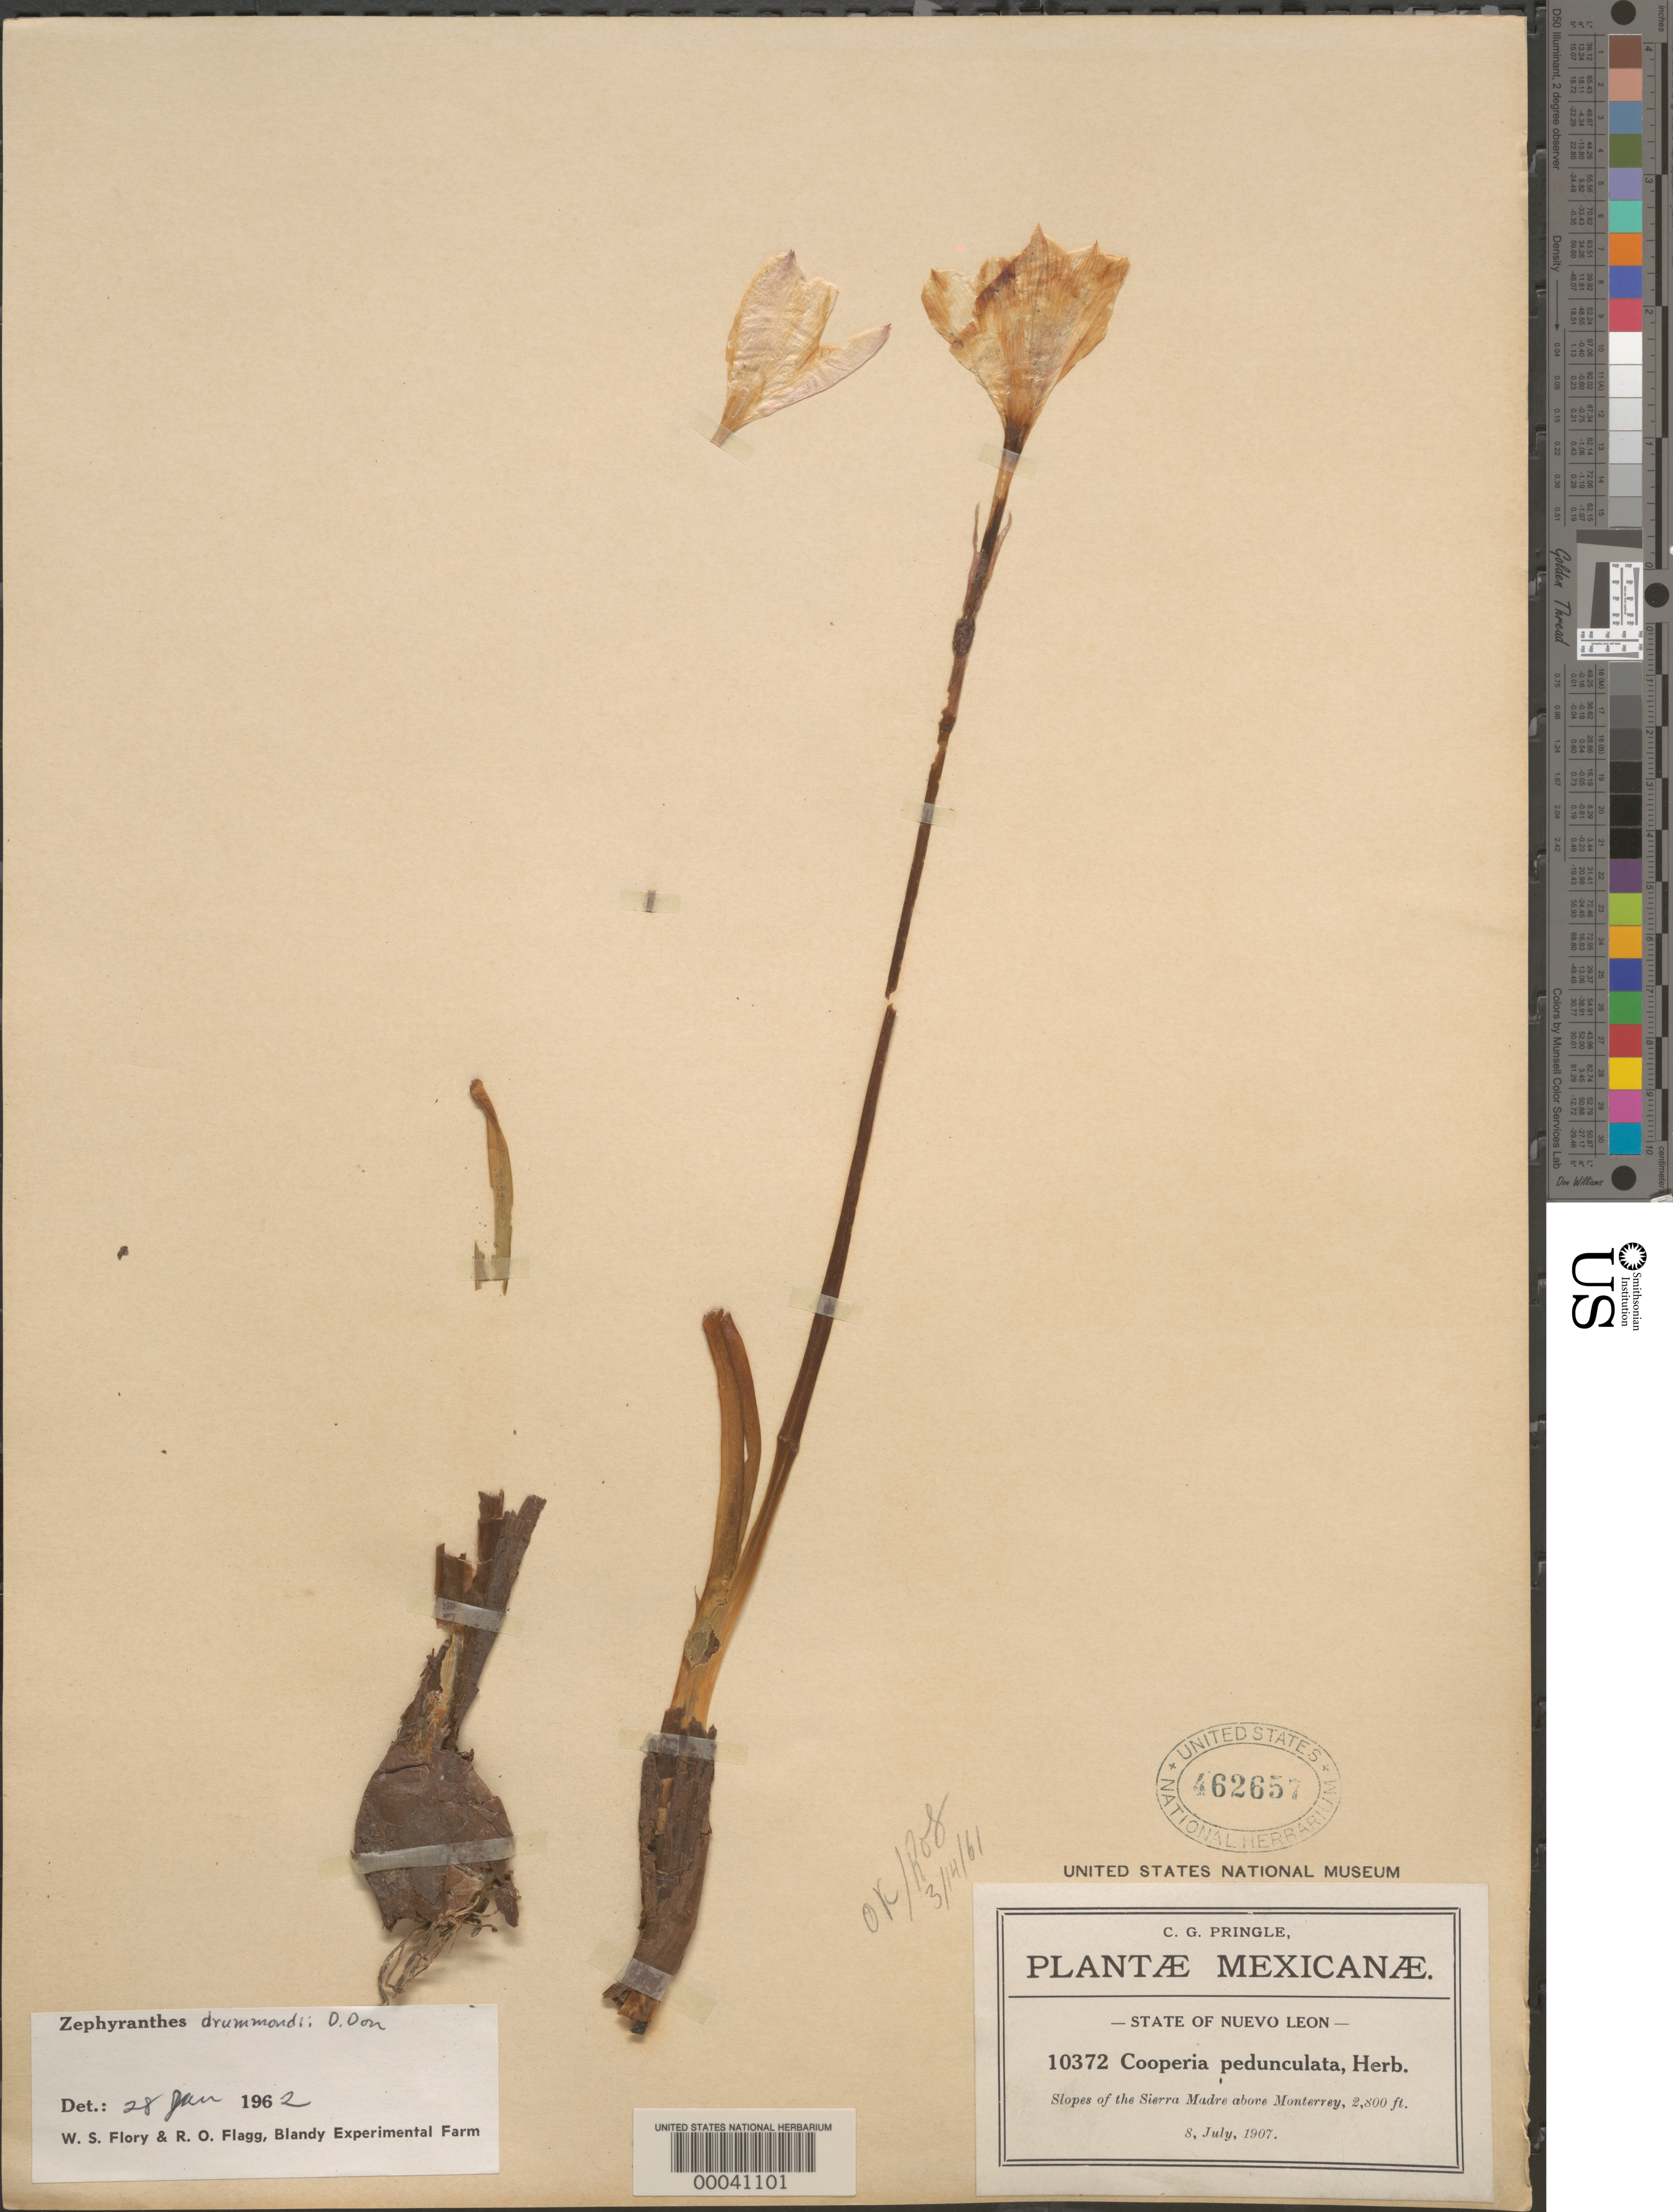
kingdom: Plantae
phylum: Tracheophyta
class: Liliopsida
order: Asparagales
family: Amaryllidaceae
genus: Zephyranthes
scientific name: Zephyranthes herbertiana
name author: D. Dietr.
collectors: C. G. Pringle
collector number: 10372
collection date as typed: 08 Jul 1907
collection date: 1907-07-08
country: Mexico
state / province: Nuevo León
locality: Monterrey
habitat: Slopes of sierra madre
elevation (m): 853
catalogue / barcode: US 462657